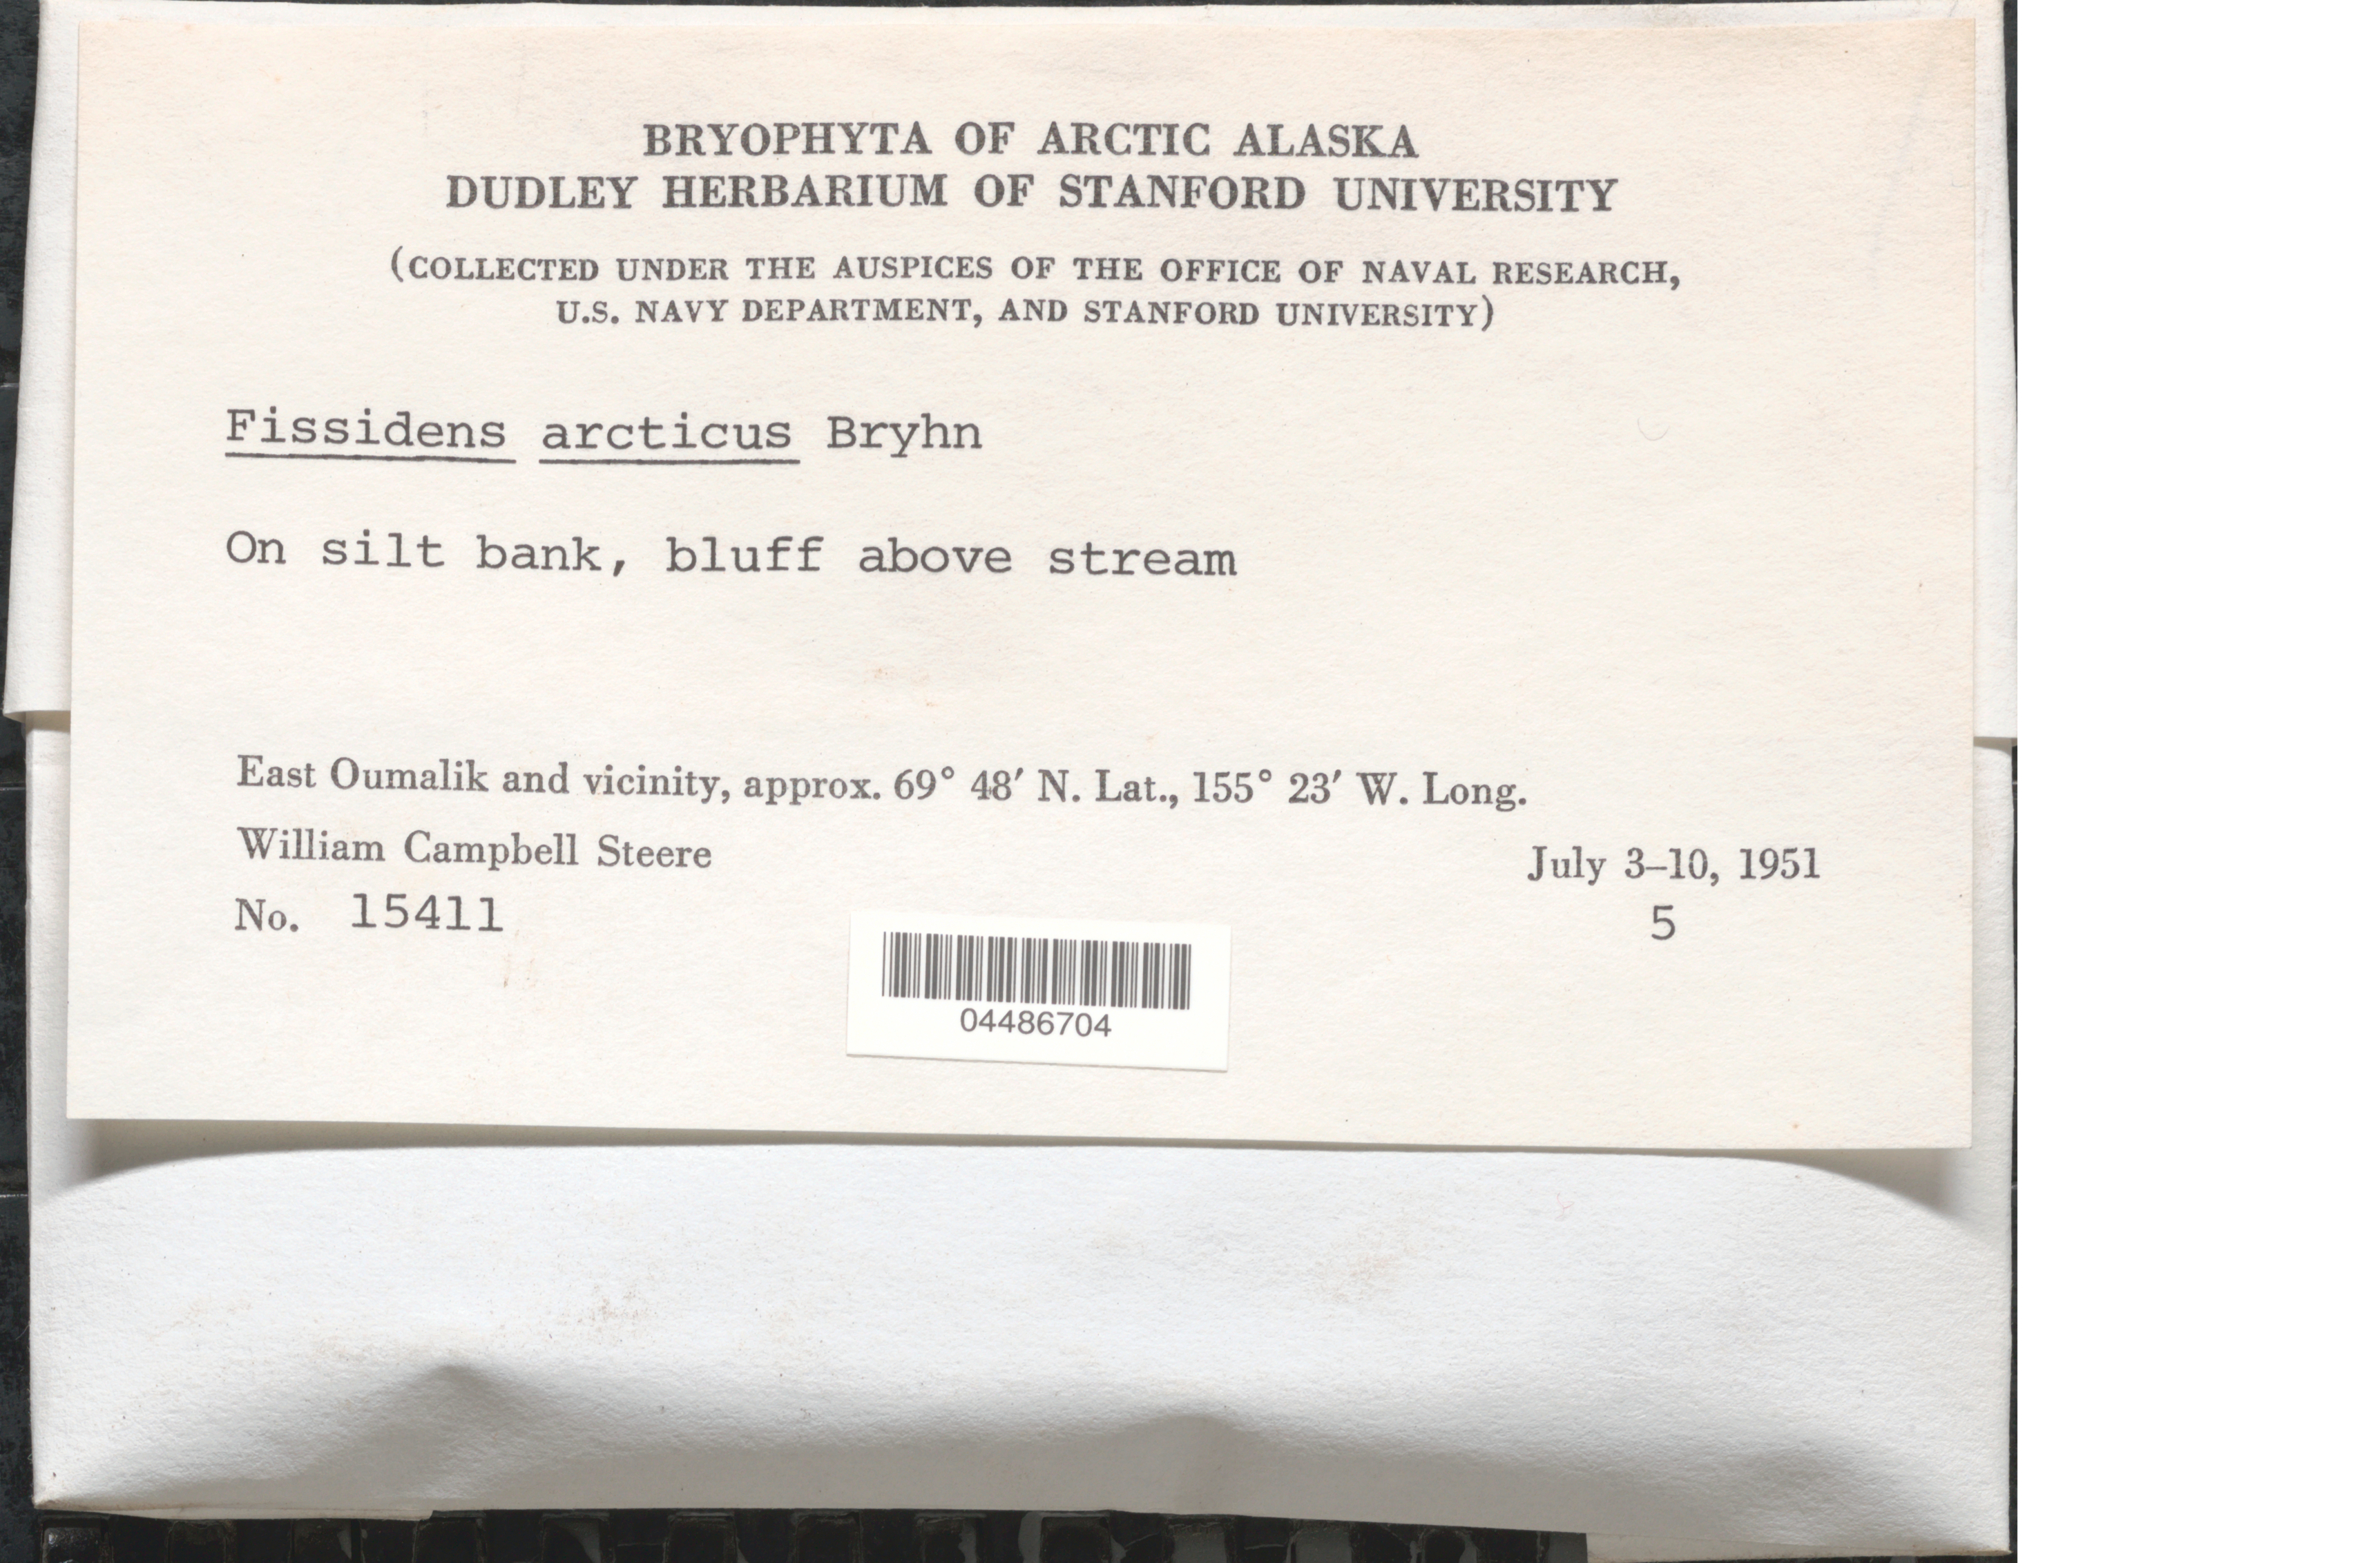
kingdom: Plantae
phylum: Bryophyta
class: Bryopsida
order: Dicranales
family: Fissidentaceae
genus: Fissidens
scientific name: Fissidens arcticus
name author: Bryhn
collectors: W. C. Steere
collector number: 15411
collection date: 1951-07-03/1951-07-10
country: United States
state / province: Alaska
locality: Arctic Alaska. East Oumalik and vicinity.